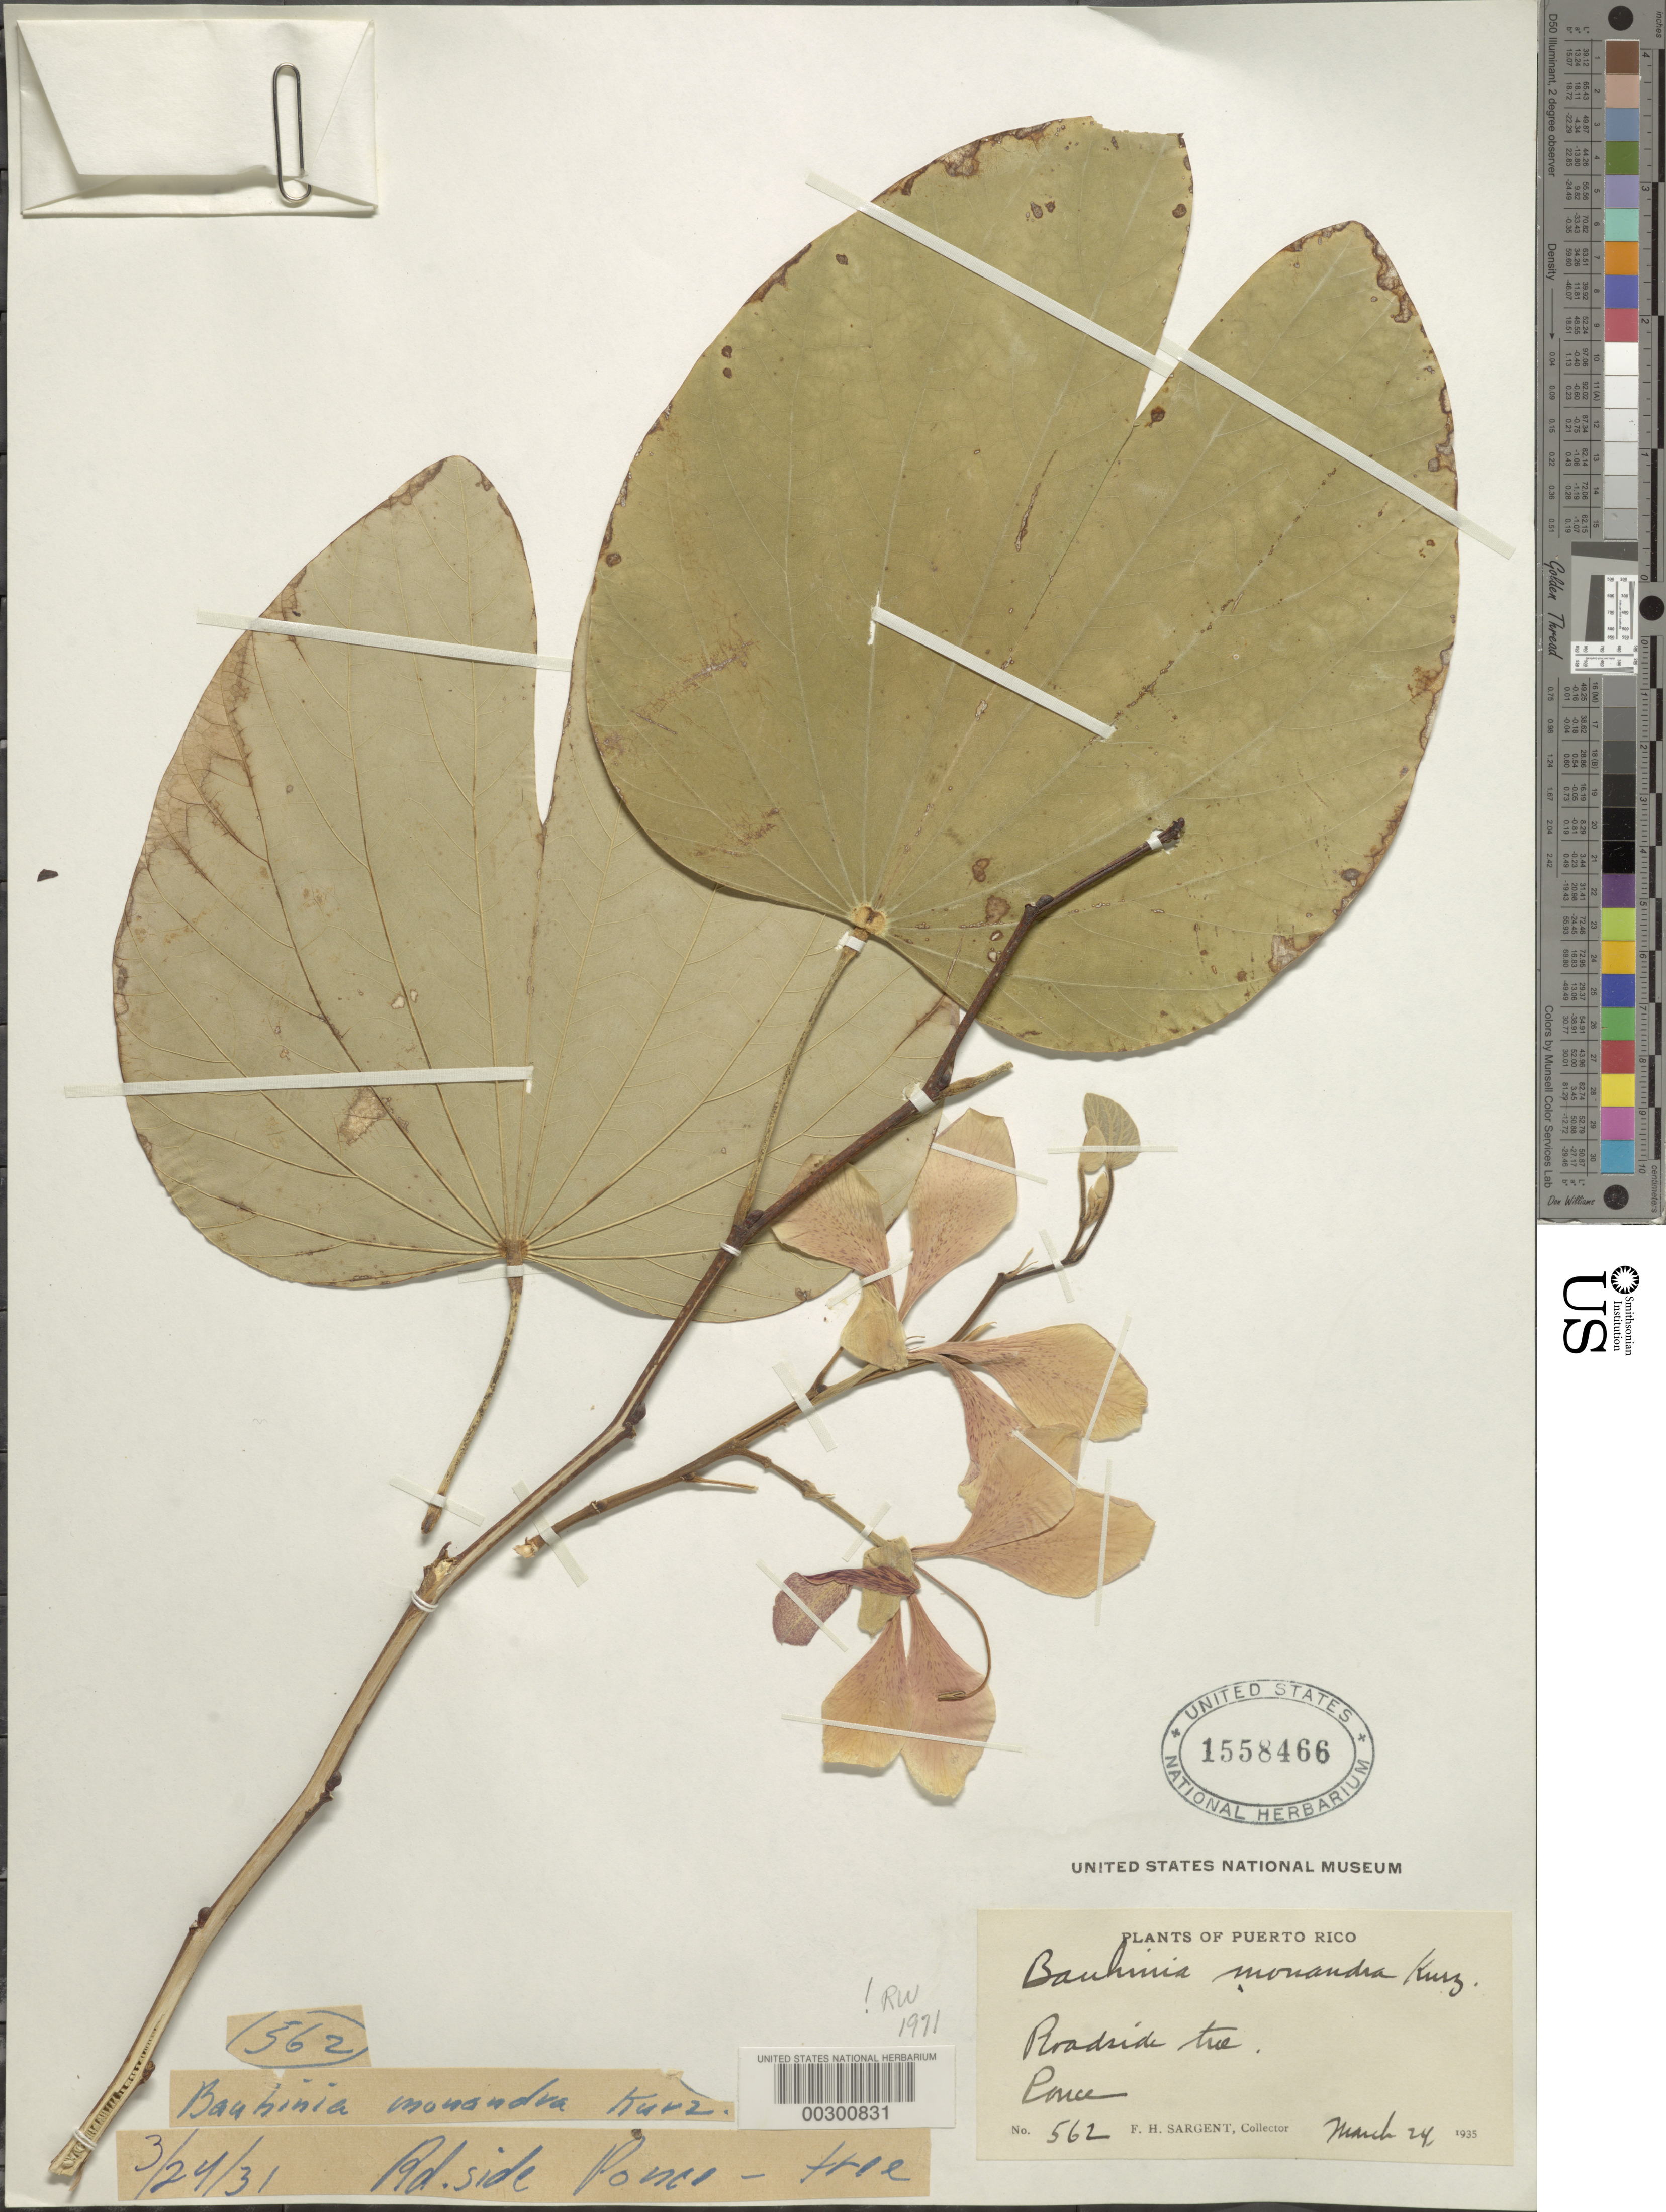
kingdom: Plantae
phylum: Tracheophyta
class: Magnoliopsida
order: Fabales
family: Fabaceae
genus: Bauhinia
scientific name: Bauhinia monandra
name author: Kurz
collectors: F. H. Sargent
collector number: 562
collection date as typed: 24 Mar 1935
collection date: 1935-03-24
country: Puerto Rico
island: Greater Antilles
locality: Ponce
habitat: Roadside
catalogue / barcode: US 1558466